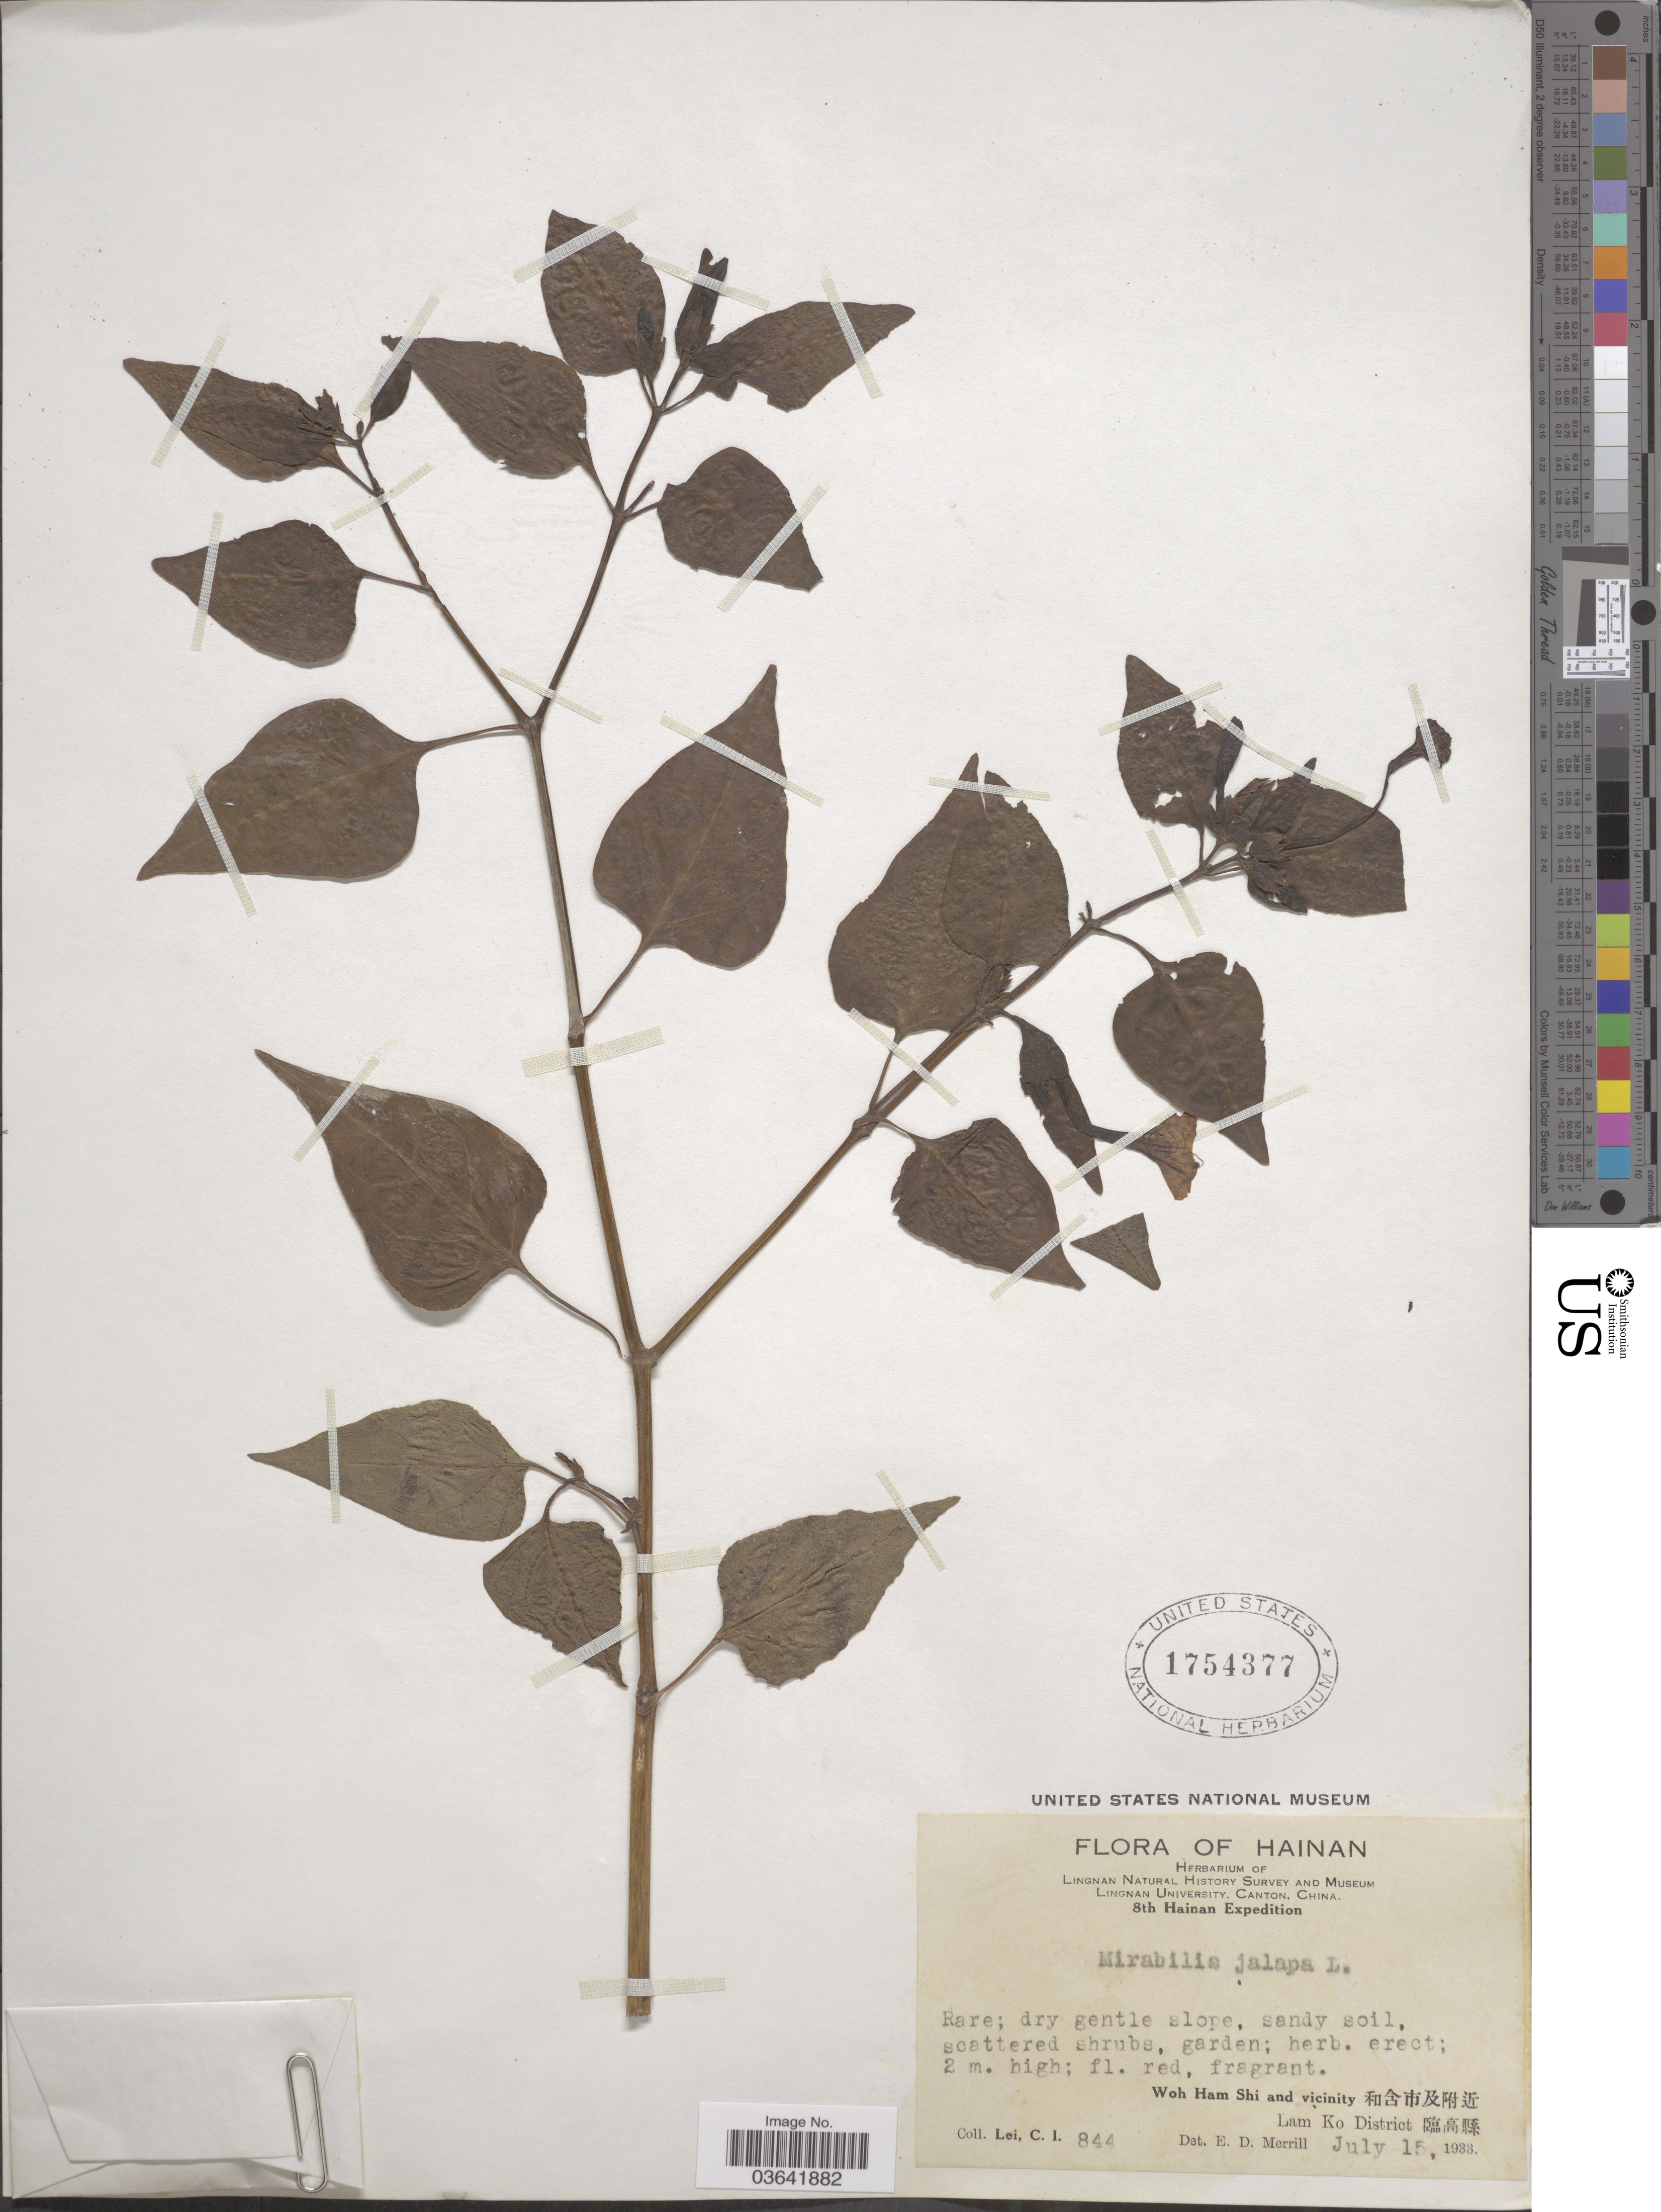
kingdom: Plantae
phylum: Tracheophyta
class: Magnoliopsida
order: Caryophyllales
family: Nyctaginaceae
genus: Mirabilis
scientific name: Mirabilis jalapa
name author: L.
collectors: C. I. Lei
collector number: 844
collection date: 1933-07-15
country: China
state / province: Hainan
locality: Woh Ham Shi and vicinity X. Lam Ko District X.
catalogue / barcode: US 1754377